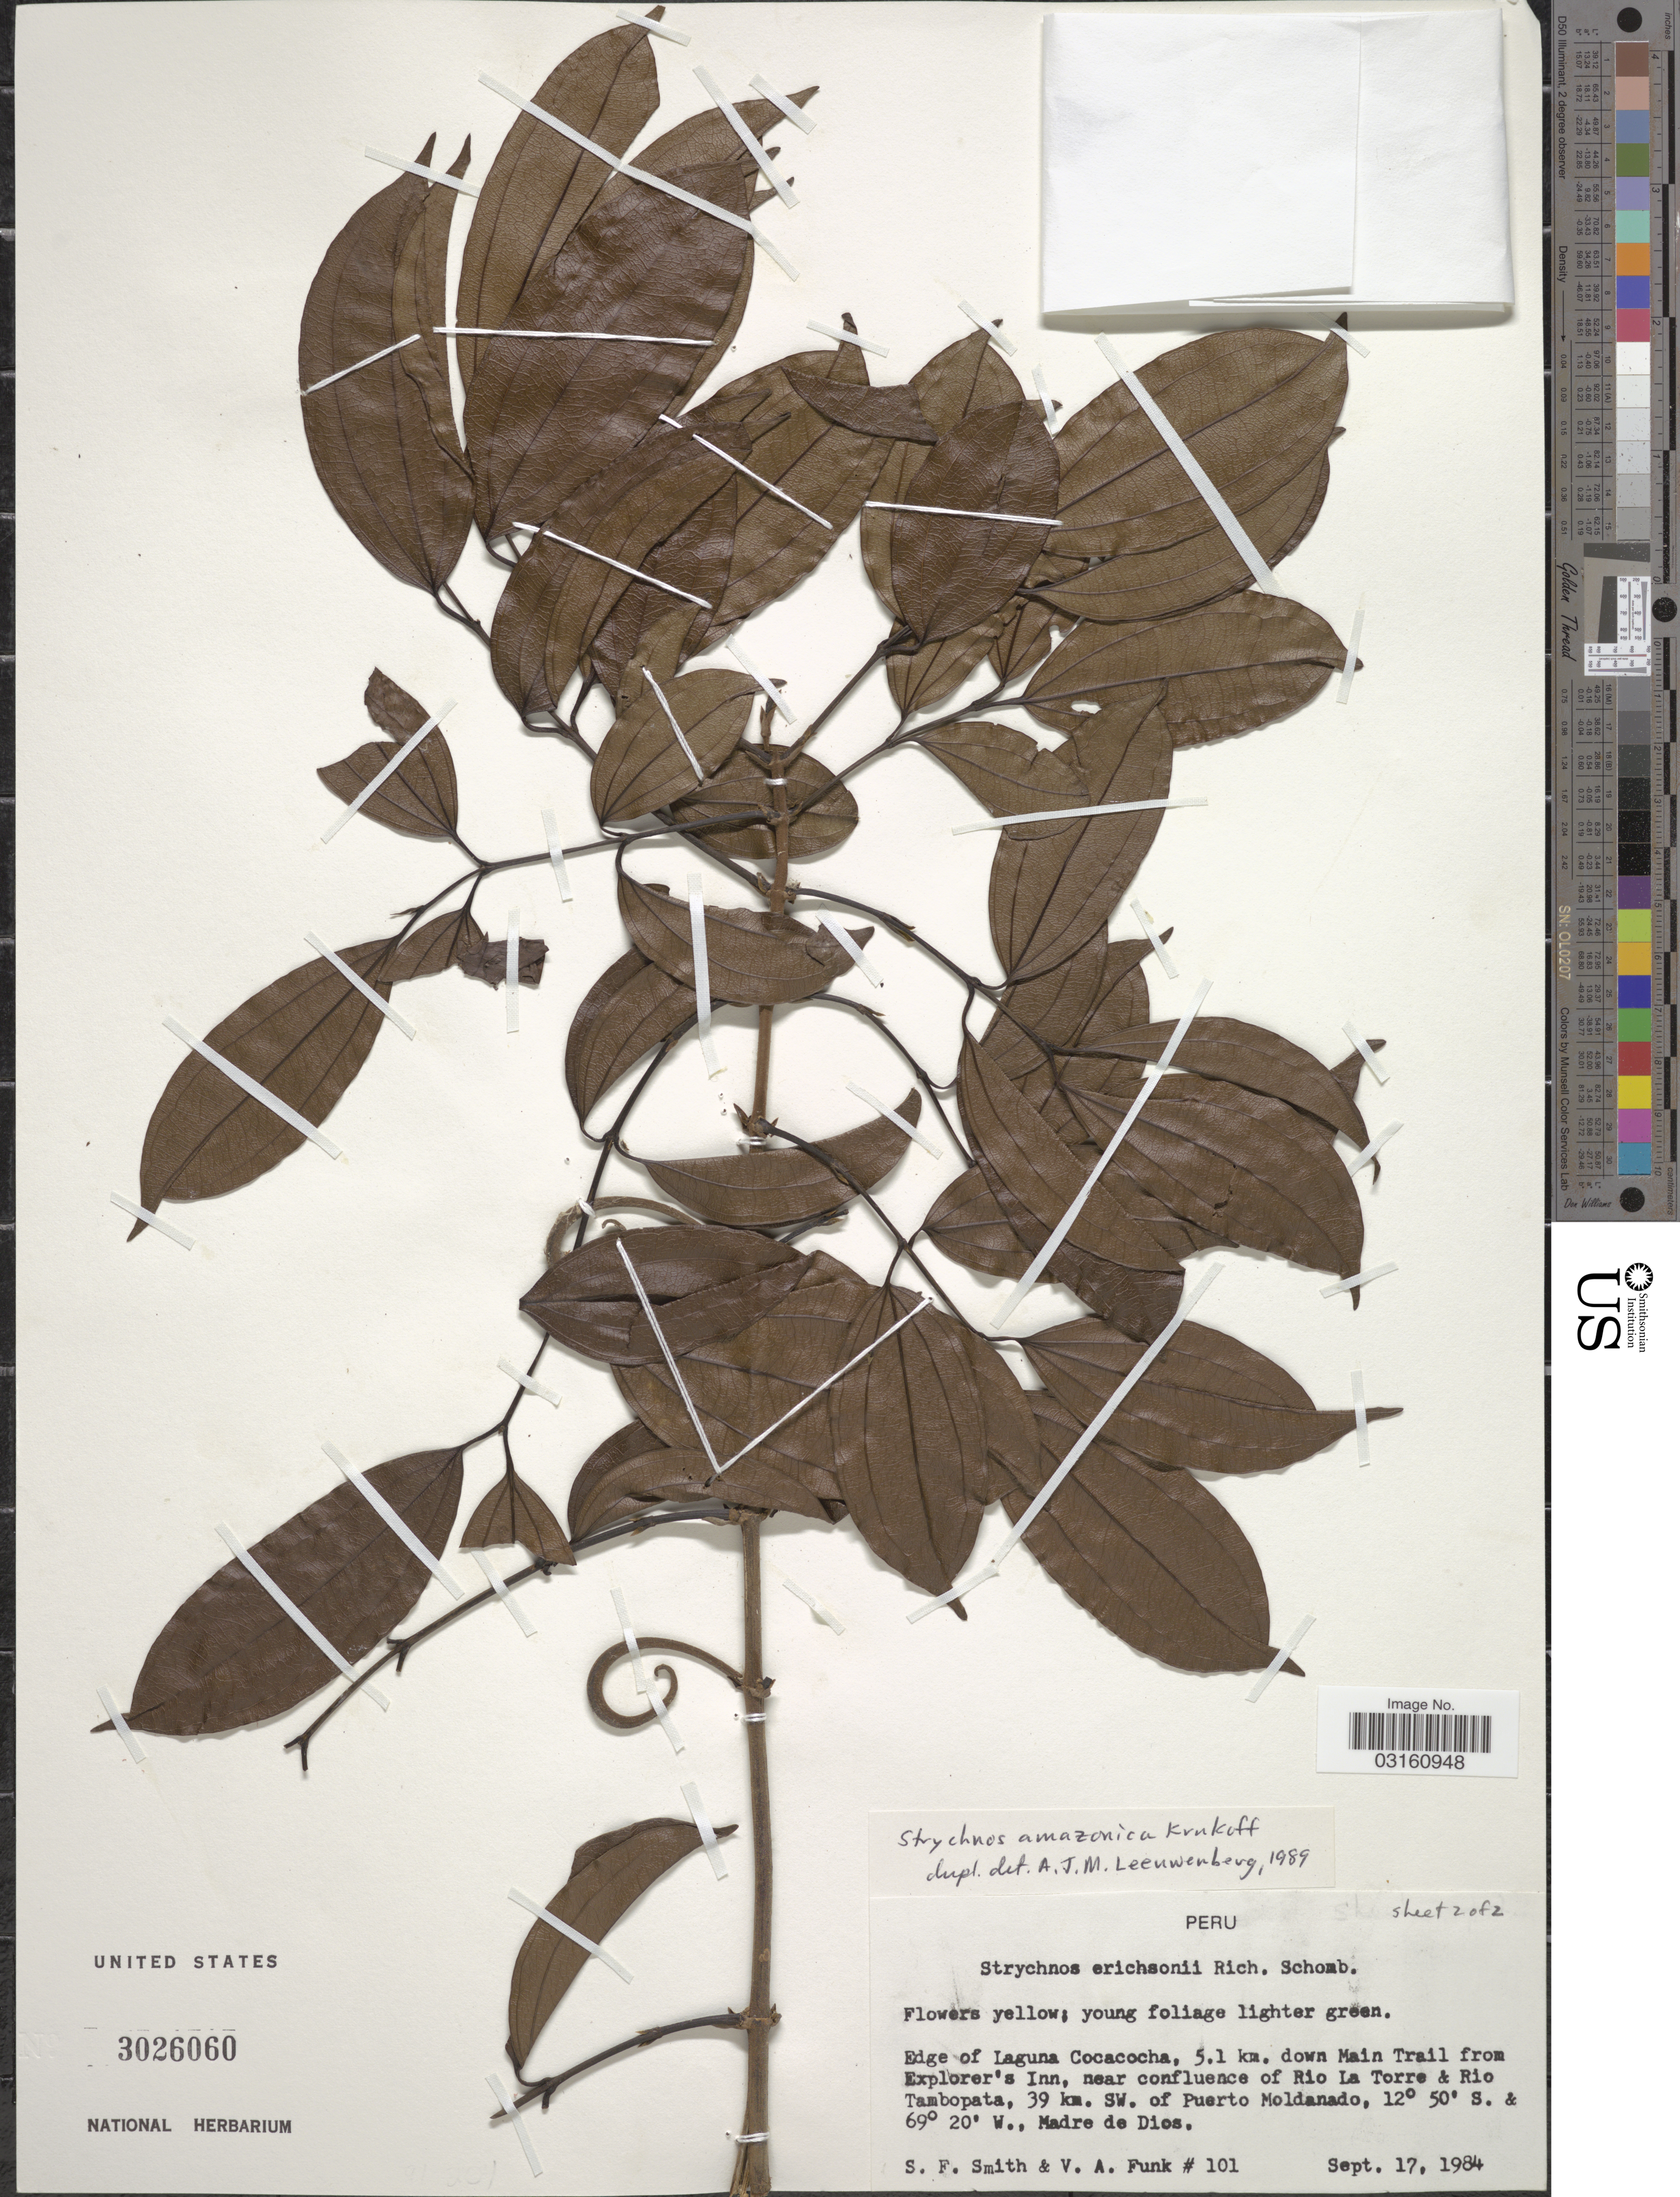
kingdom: Plantae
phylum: Tracheophyta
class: Magnoliopsida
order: Gentianales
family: Loganiaceae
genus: Strychnos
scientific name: Strychnos amazonica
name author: Krukoff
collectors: S.F. Smith & V. Funk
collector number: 101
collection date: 1984-09-17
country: Peru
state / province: Madre de Dios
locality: Edge of Laguna Cocacocha, 5.1 km. down Main Trail from Explorer's Inn, near confluence of Rio La Torre & Rio Tambopata, 39 km. SW. of Puerto Moldanado.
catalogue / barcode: US 3026060